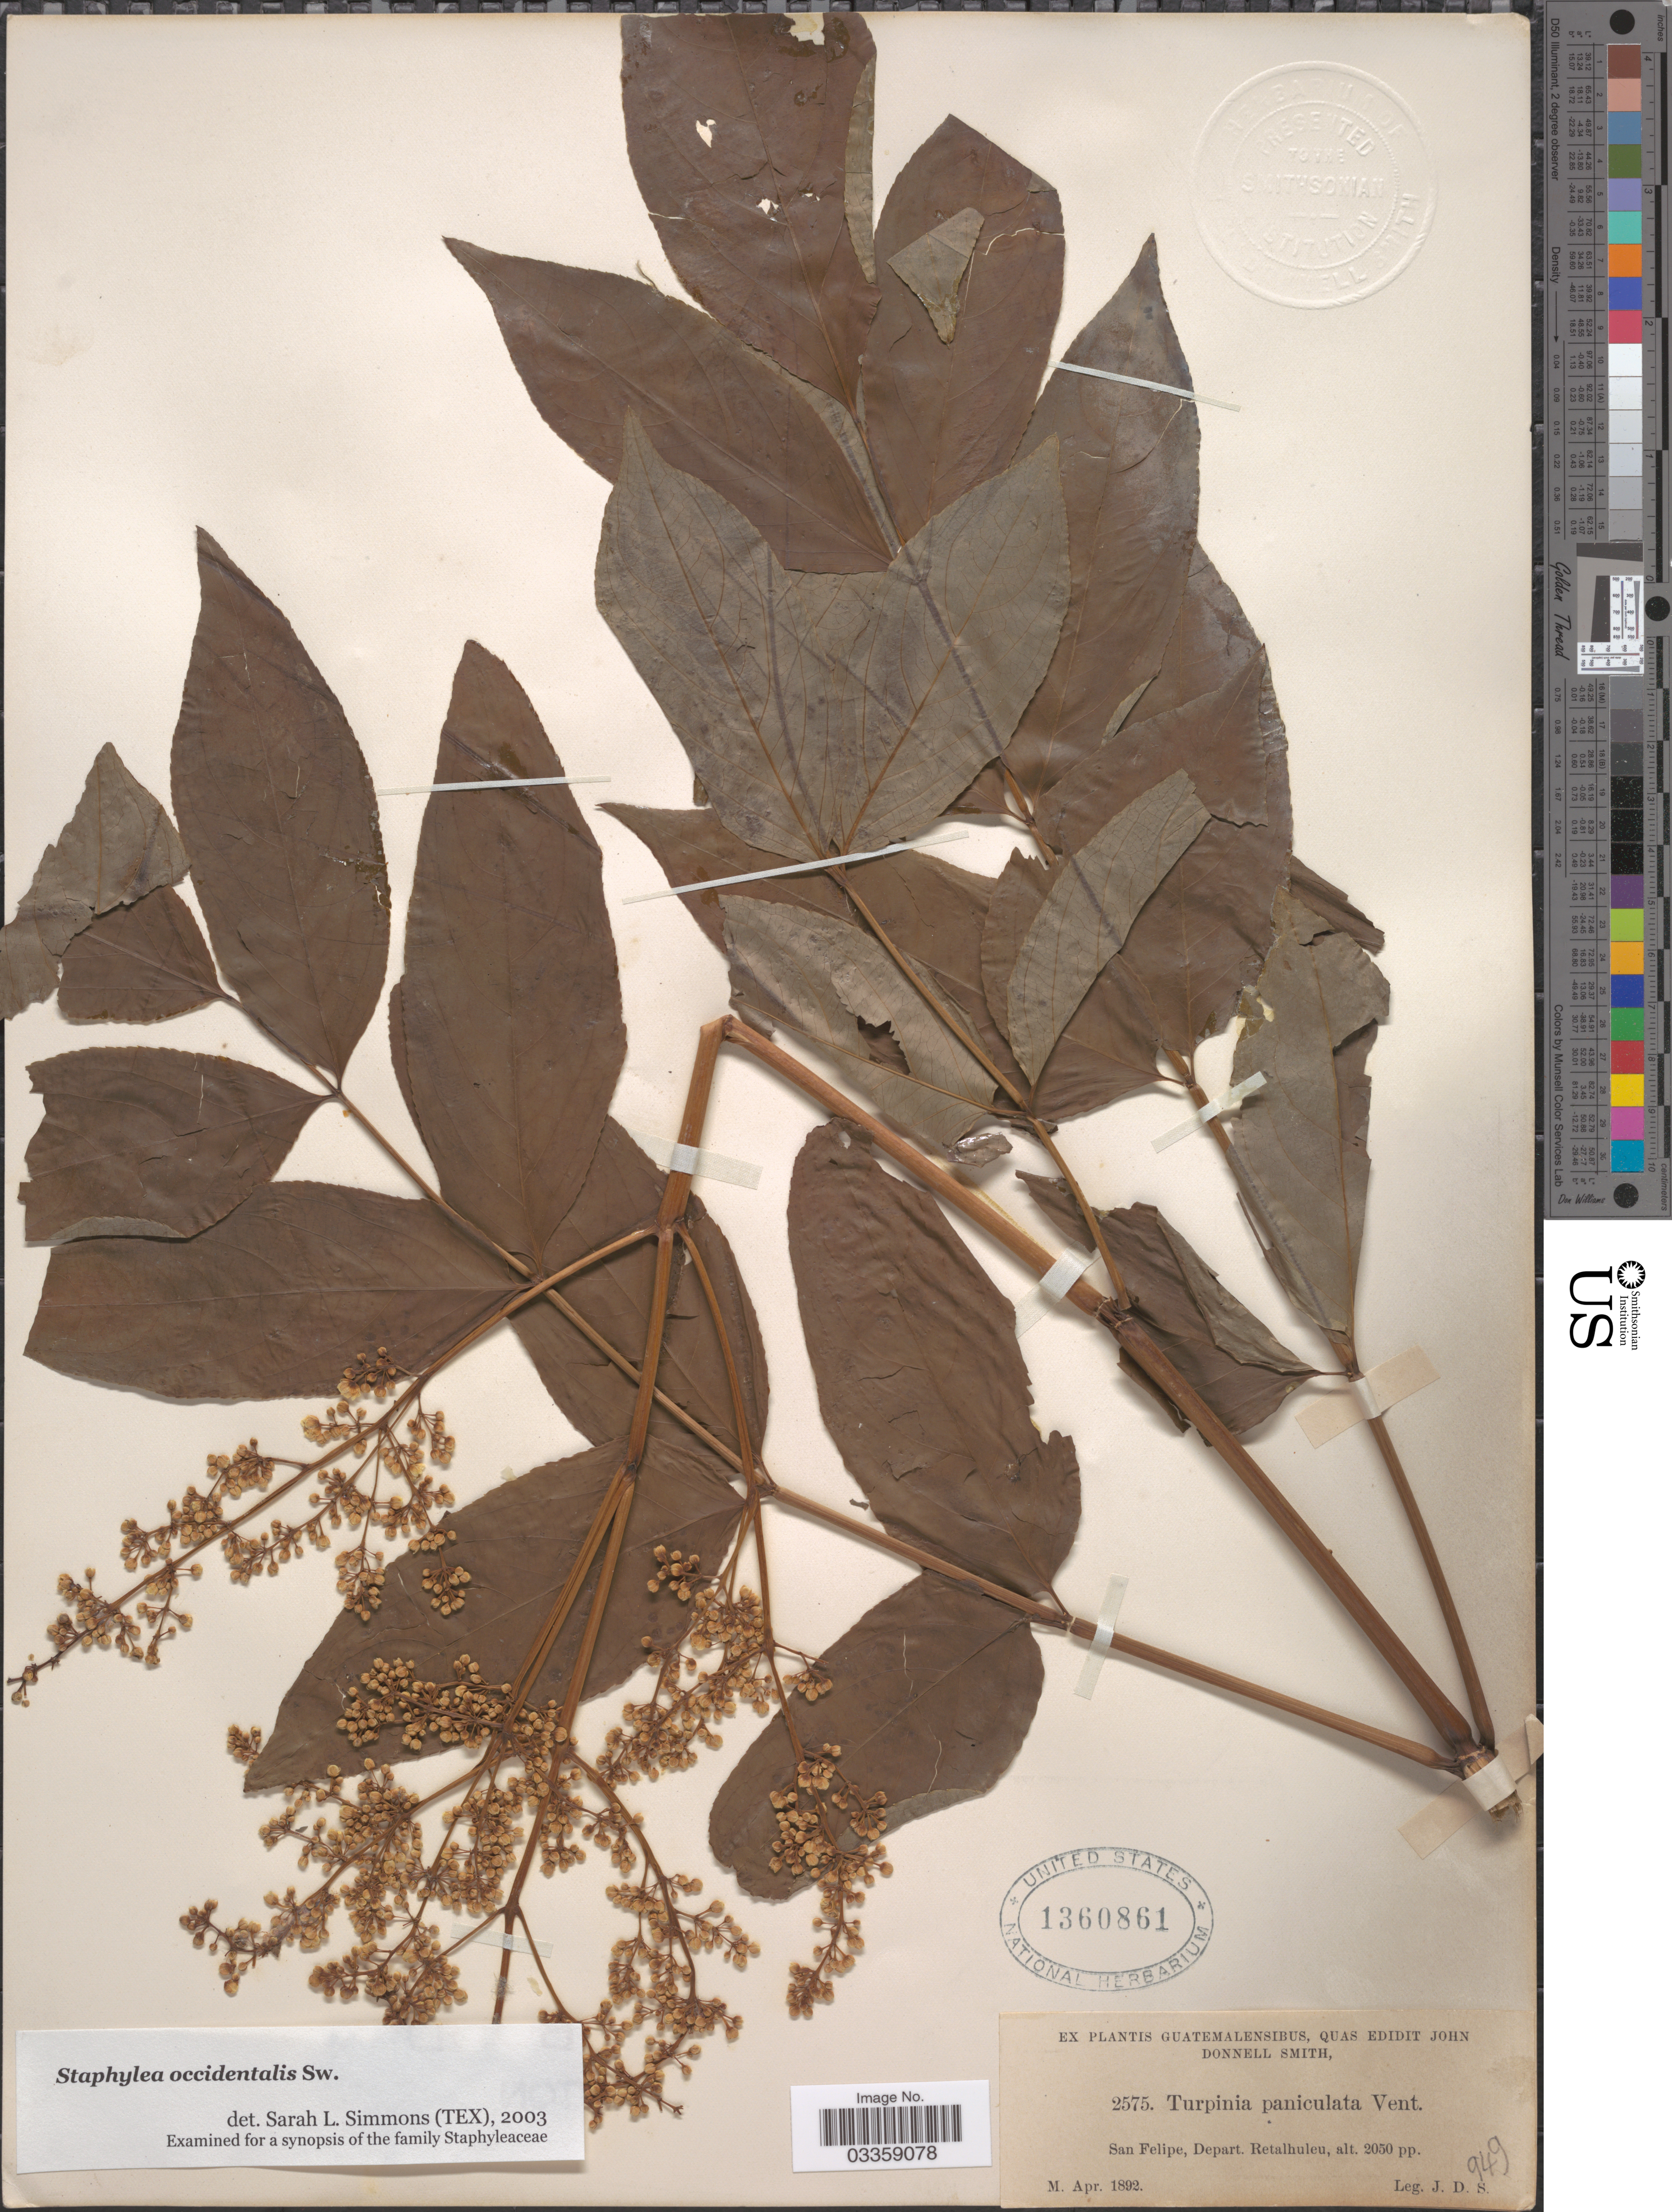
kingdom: Plantae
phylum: Tracheophyta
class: Magnoliopsida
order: Crossosomatales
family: Staphyleaceae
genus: Turpinia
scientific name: Turpinia occidentalis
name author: (Sw.) G. Don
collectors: J. Donnell Smith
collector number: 2575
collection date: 1892-04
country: Guatemala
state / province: Retalhuleu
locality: San Felipe, Depart. Retalhuleu.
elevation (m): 625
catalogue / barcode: US 1360861